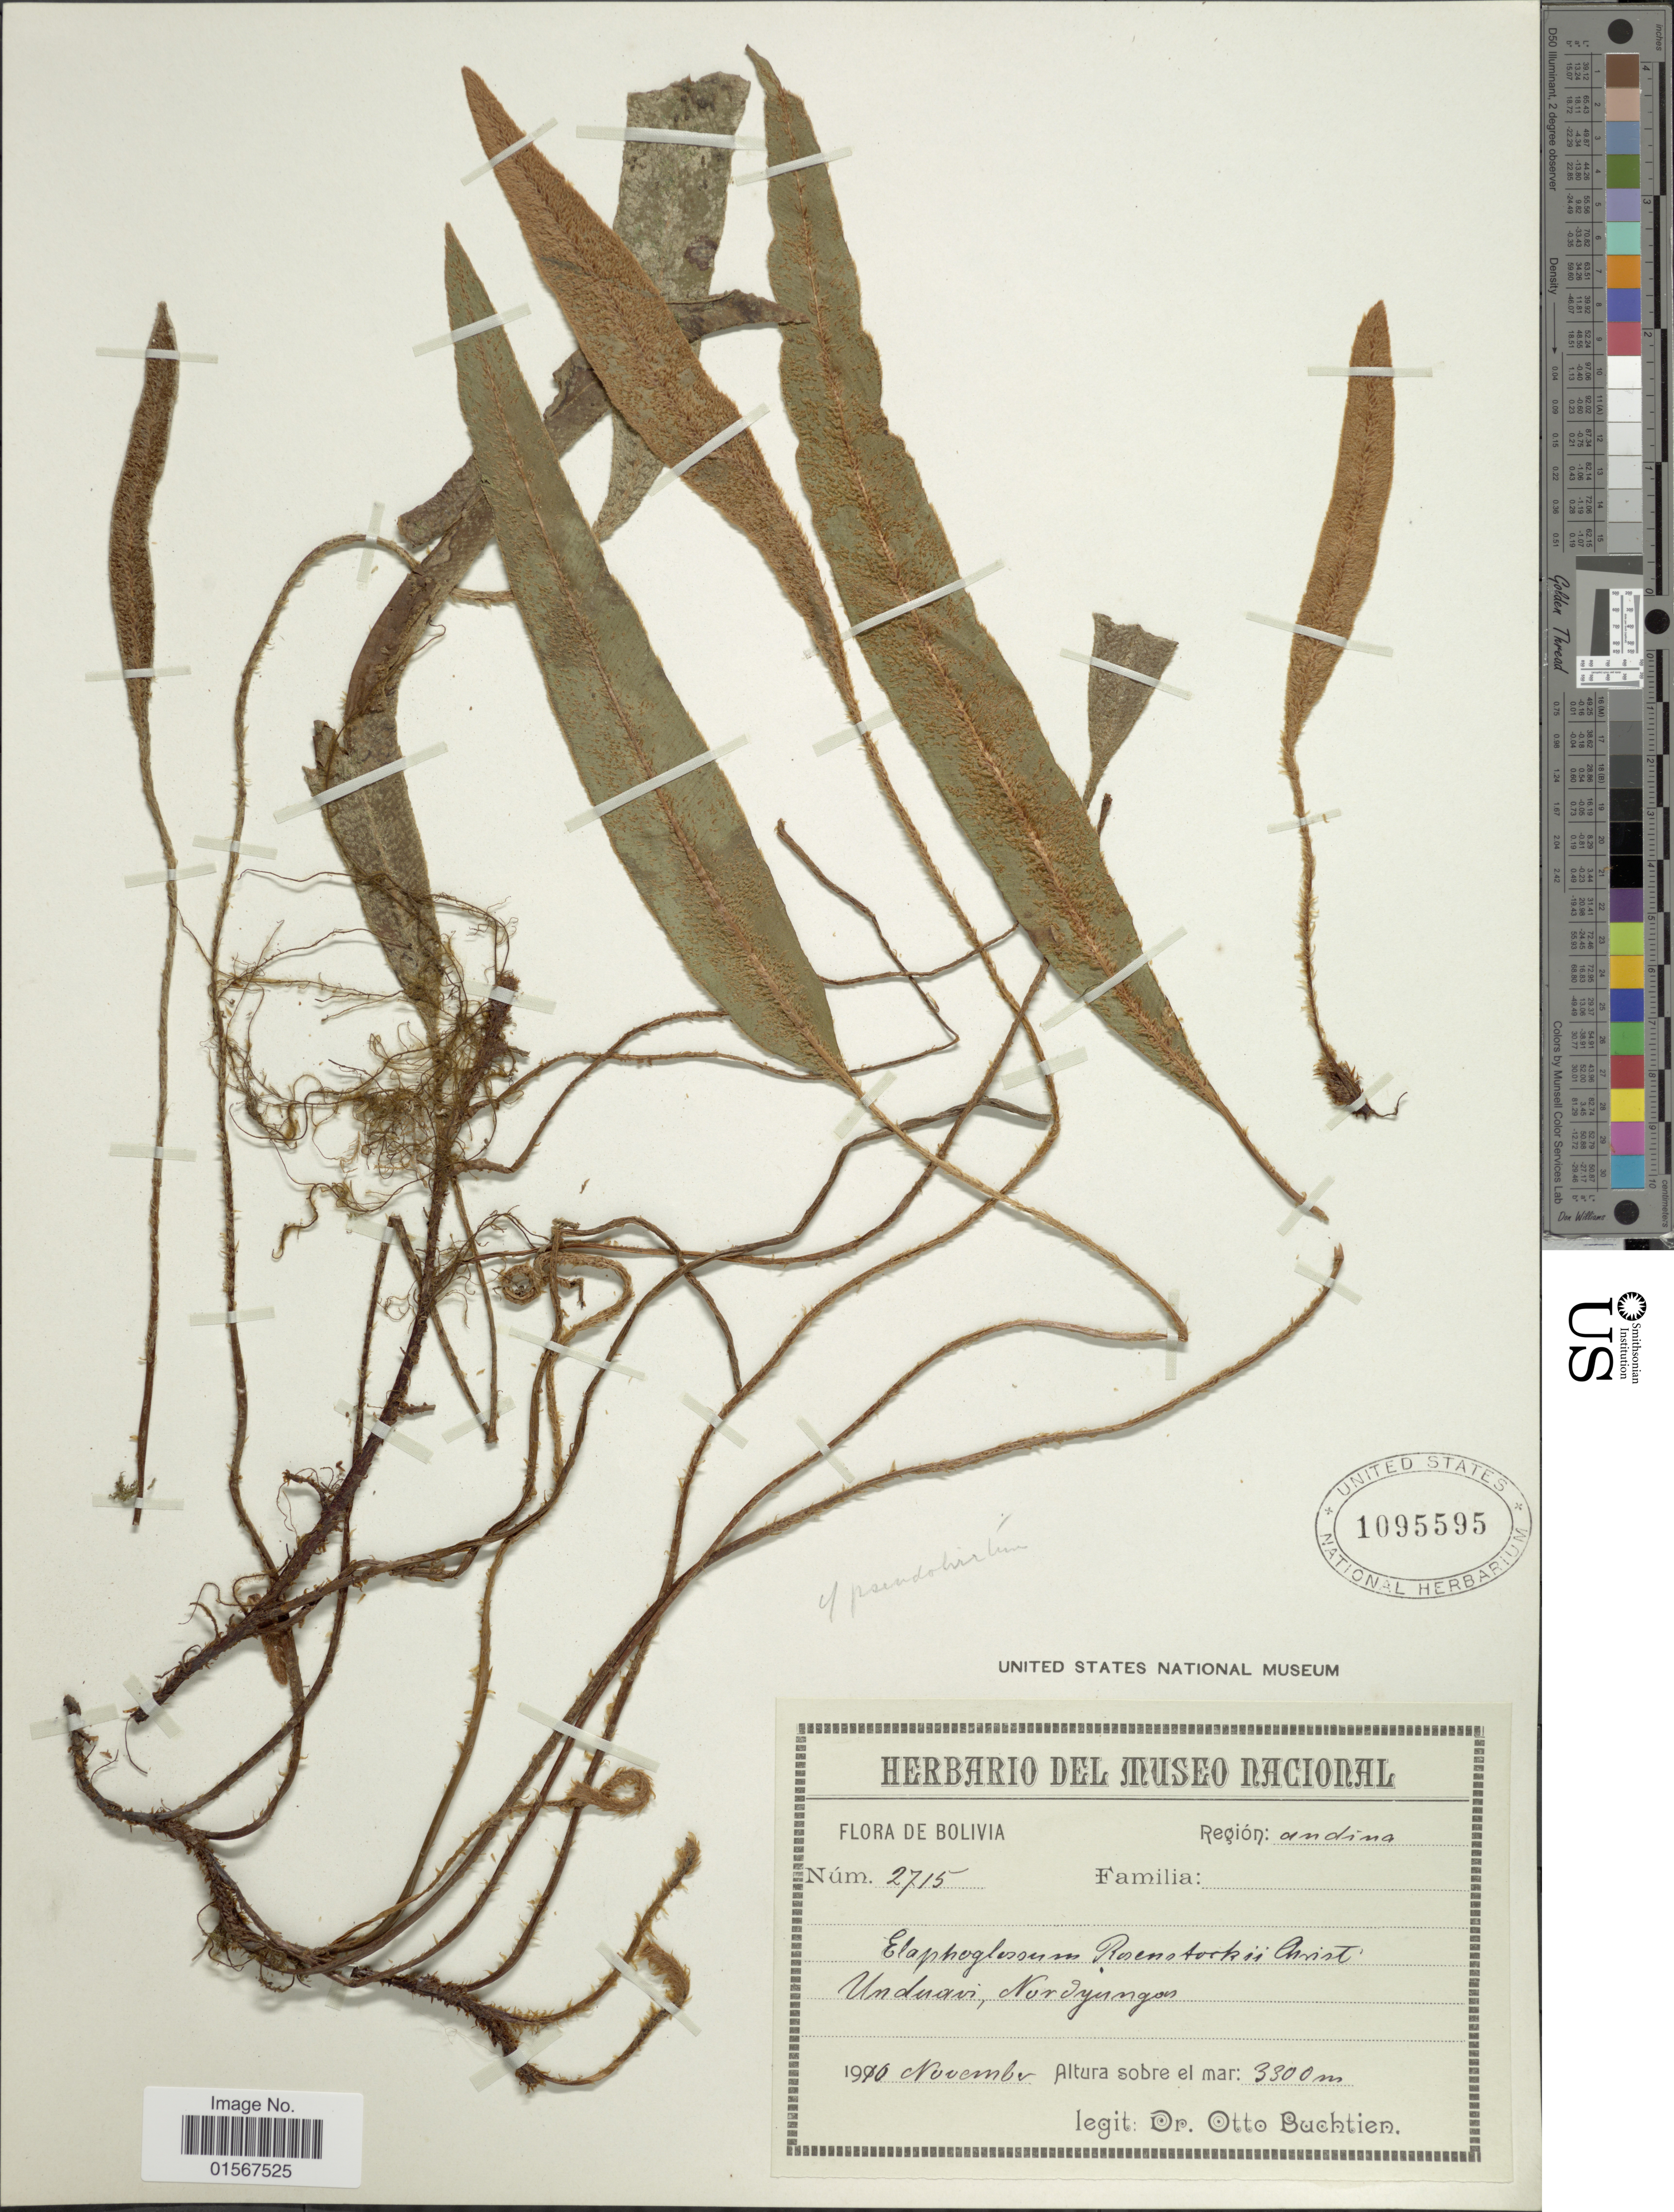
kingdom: Plantae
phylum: Tracheophyta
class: Polypodiopsida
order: Polypodiales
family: Dryopteridaceae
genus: Elaphoglossum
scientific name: Elaphoglossum pseudohirtum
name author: Rosenst.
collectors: O. Buchtien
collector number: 2715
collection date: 1910-11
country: Bolivia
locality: Bolivia, Unduavi, Nordyungas, Region Andina.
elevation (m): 3300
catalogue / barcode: US 1095595